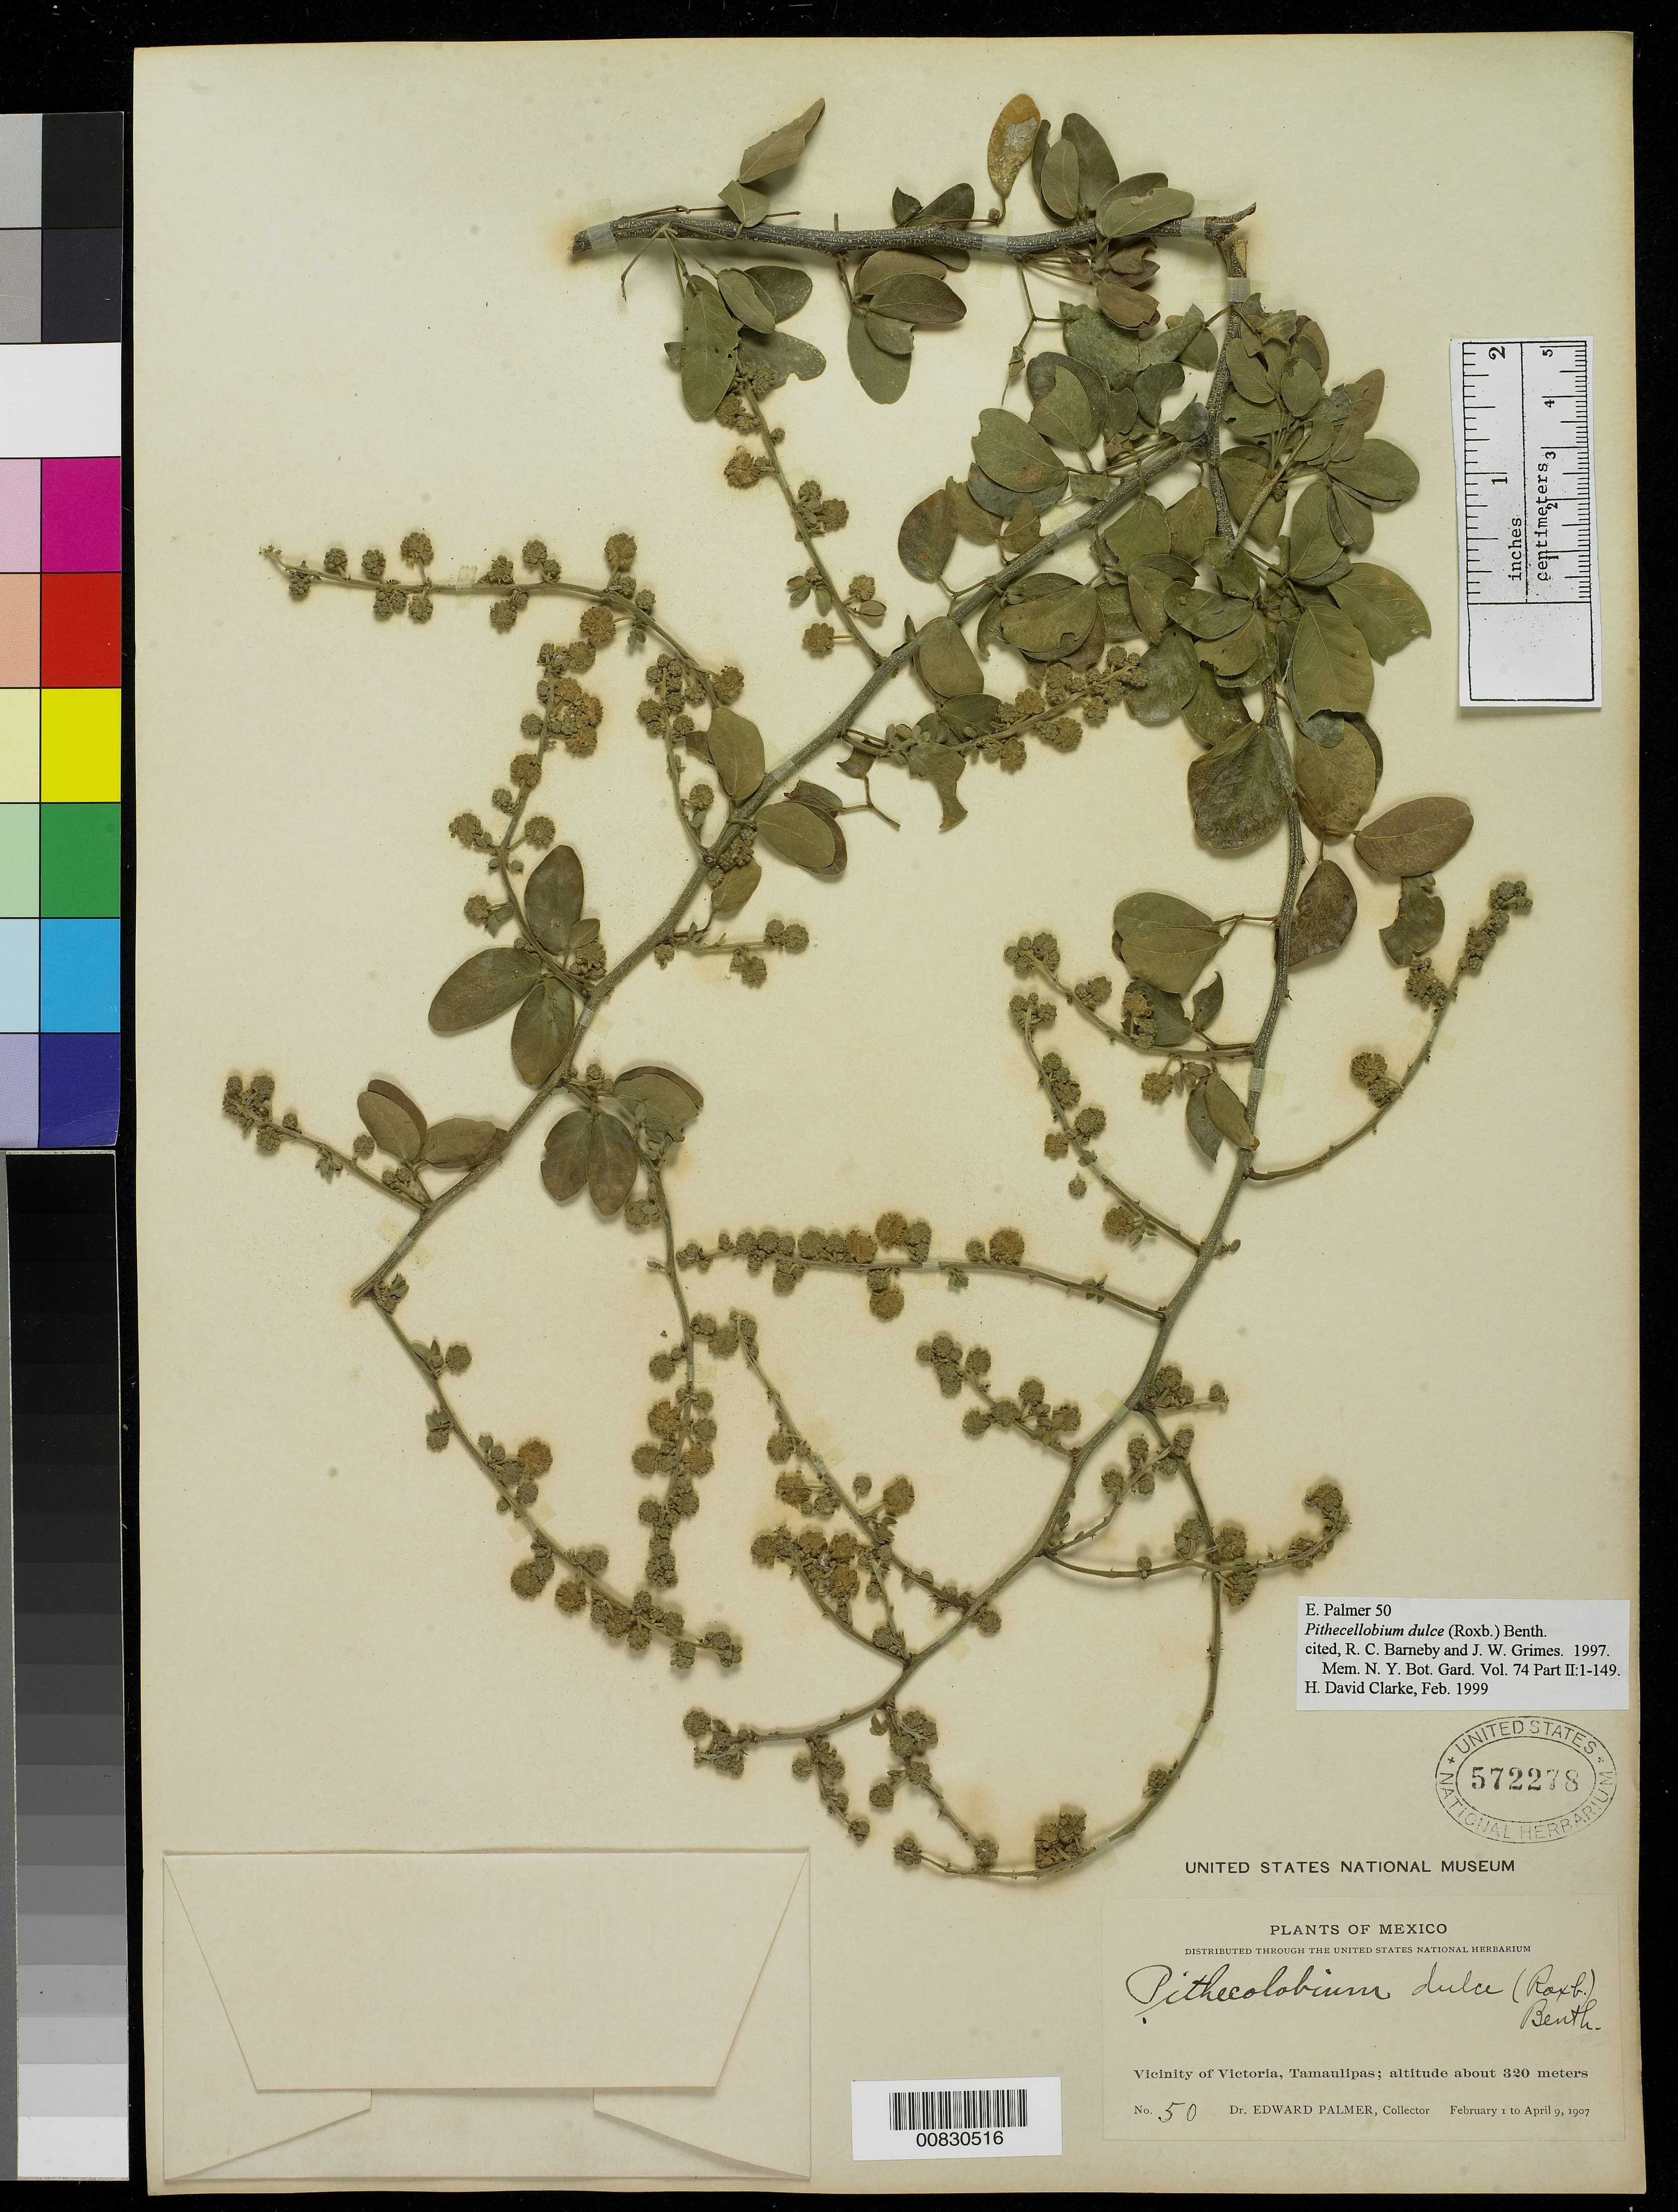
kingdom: Plantae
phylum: Tracheophyta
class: Magnoliopsida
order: Fabales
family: Fabaceae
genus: Pithecellobium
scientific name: Pithecellobium dulce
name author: (Roxb.) Benth.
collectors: E. Palmer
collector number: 50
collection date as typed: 01 Feb 1907 to 09 Apr 1907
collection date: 1907-02-01/1907-04-09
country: Mexico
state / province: Tamaulipas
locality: Vicinity of Victoria.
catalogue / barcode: US 572278